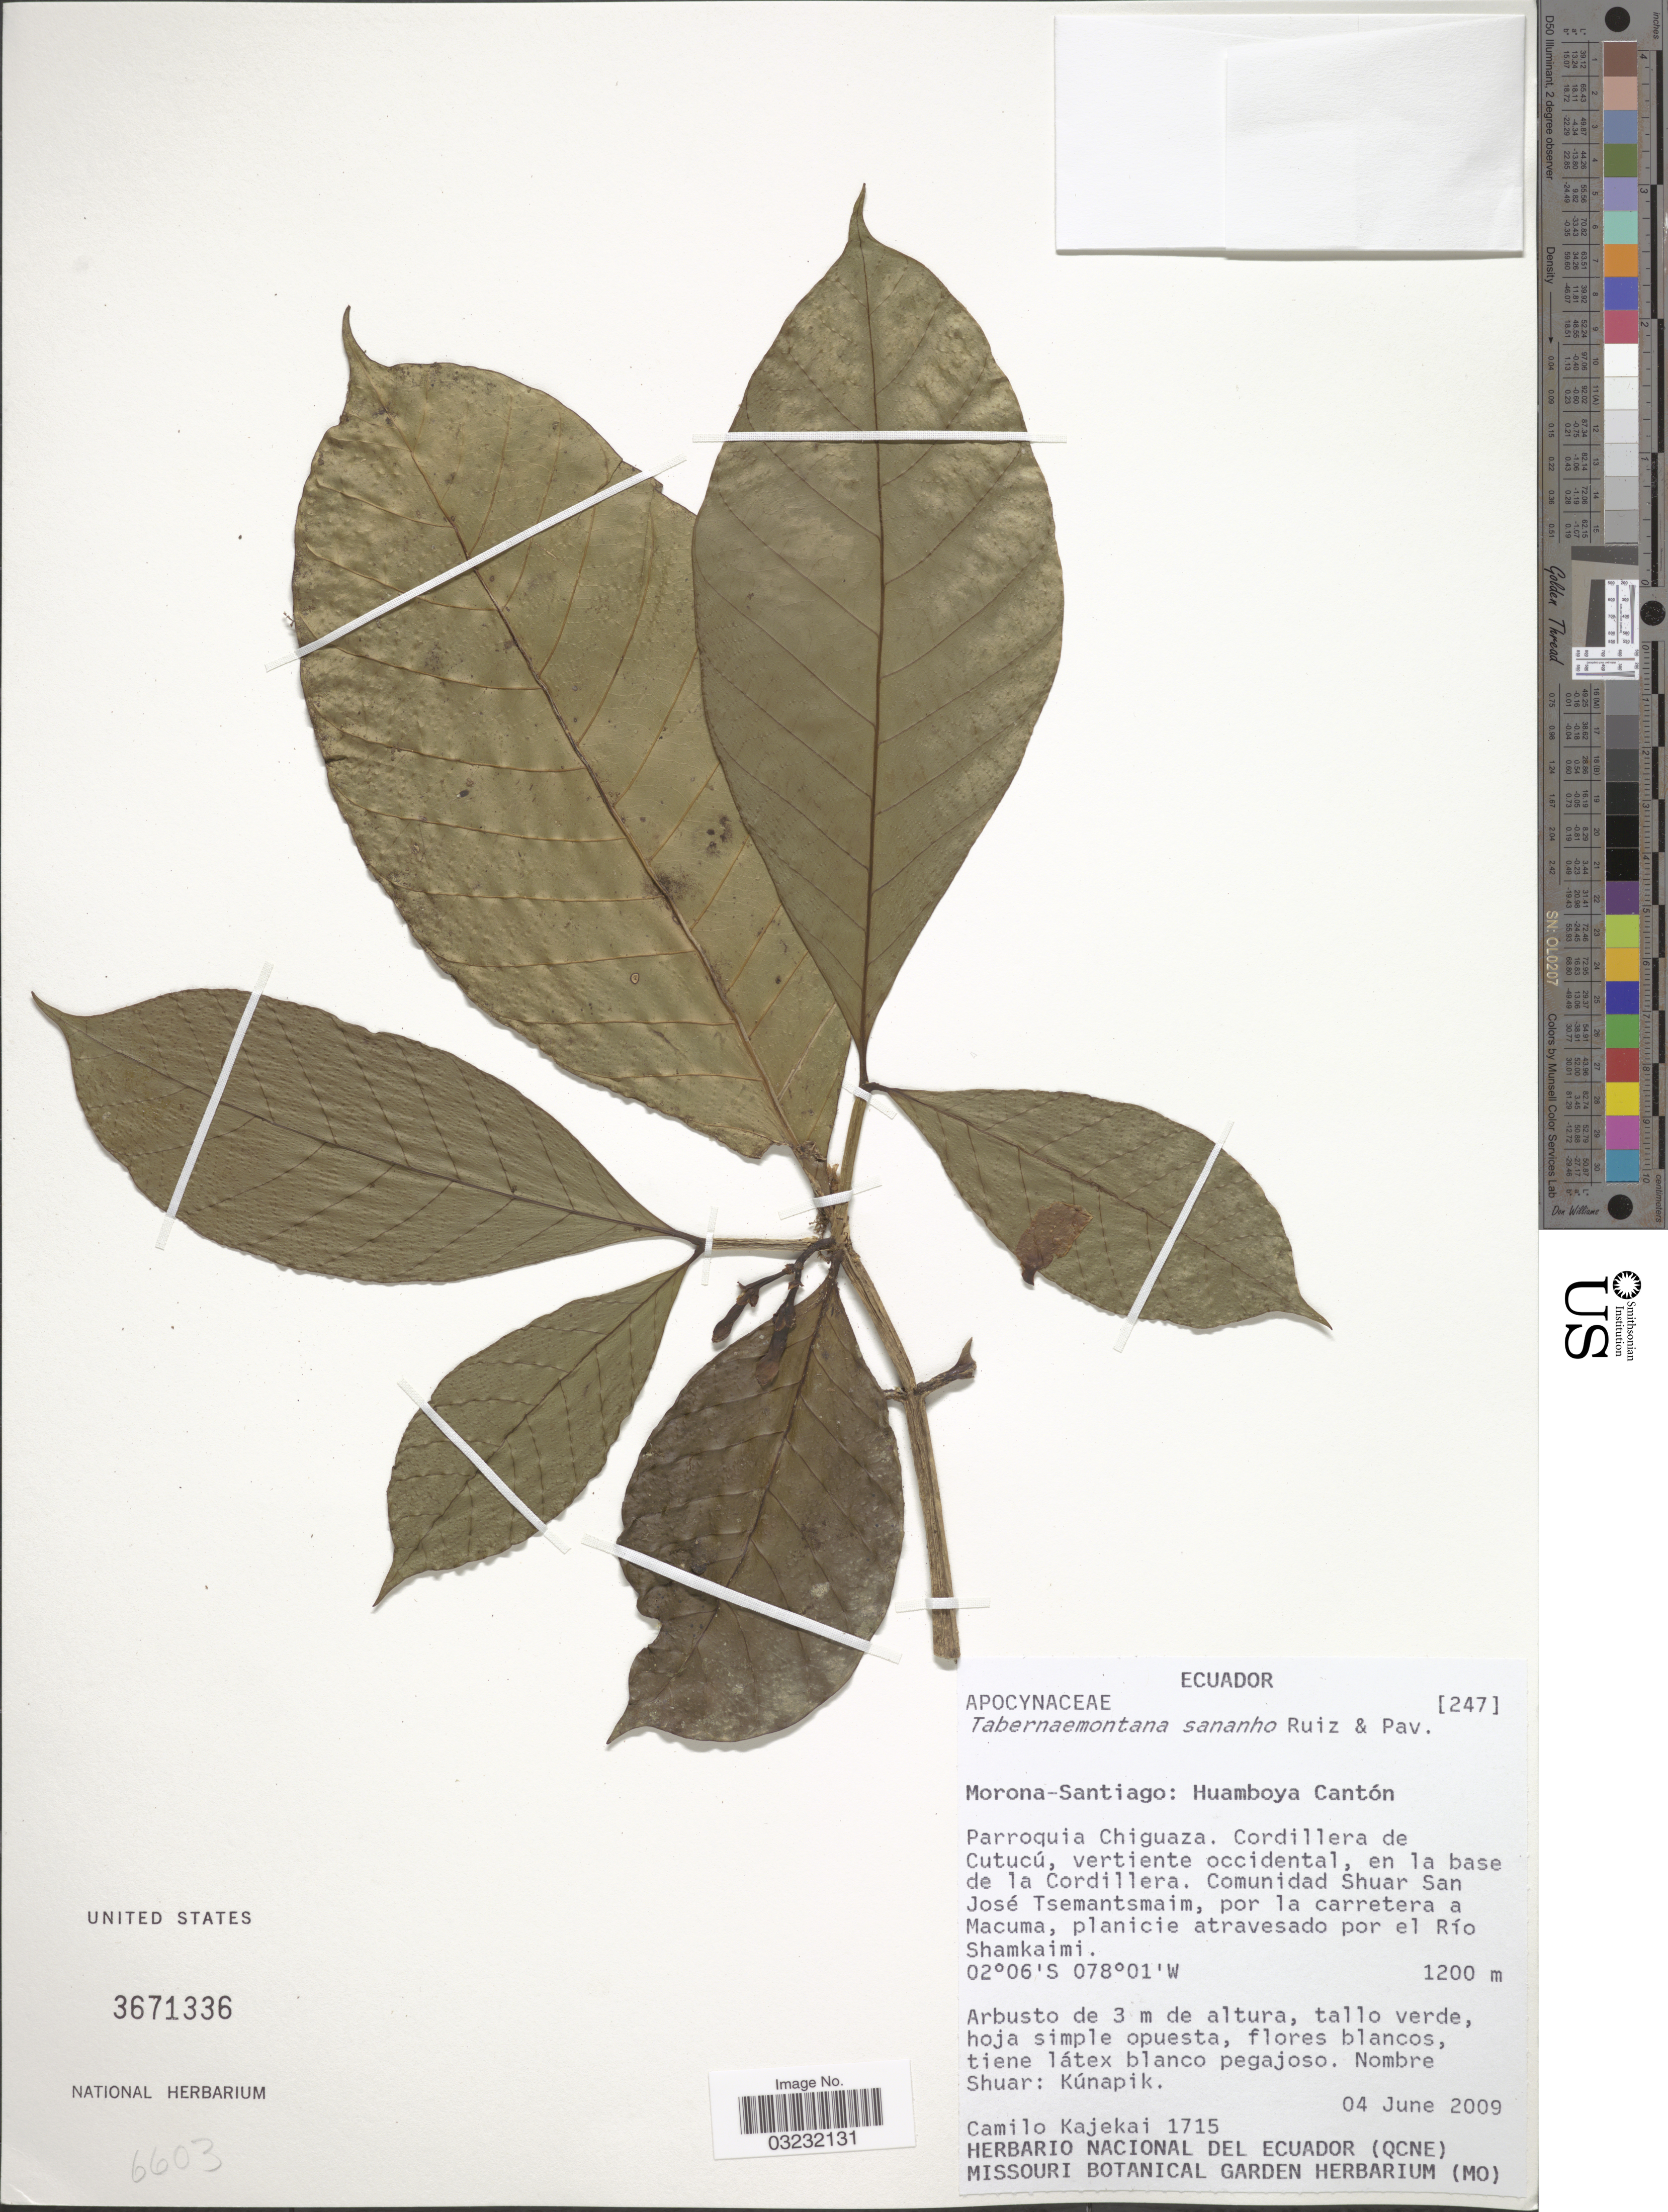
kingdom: Plantae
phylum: Tracheophyta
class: Magnoliopsida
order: Gentianales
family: Apocynaceae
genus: Tabernaemontana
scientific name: Tabernaemontana sananho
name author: Ruiz & Pav.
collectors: C. Kajekai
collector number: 1715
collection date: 2009-06-04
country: Ecuador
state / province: Morona-Santiago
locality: Huamboya Cantón. Parroquia Chiguaza. Cordillera de Cutucú, vertiente occidental, en la base de la Cordillera. Comunidad Shuar San José Tsemantsmaim, por la carretera a Macuma, planicie atravesado por el Río Shamkaimi.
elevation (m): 1200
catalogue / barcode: US 3671336